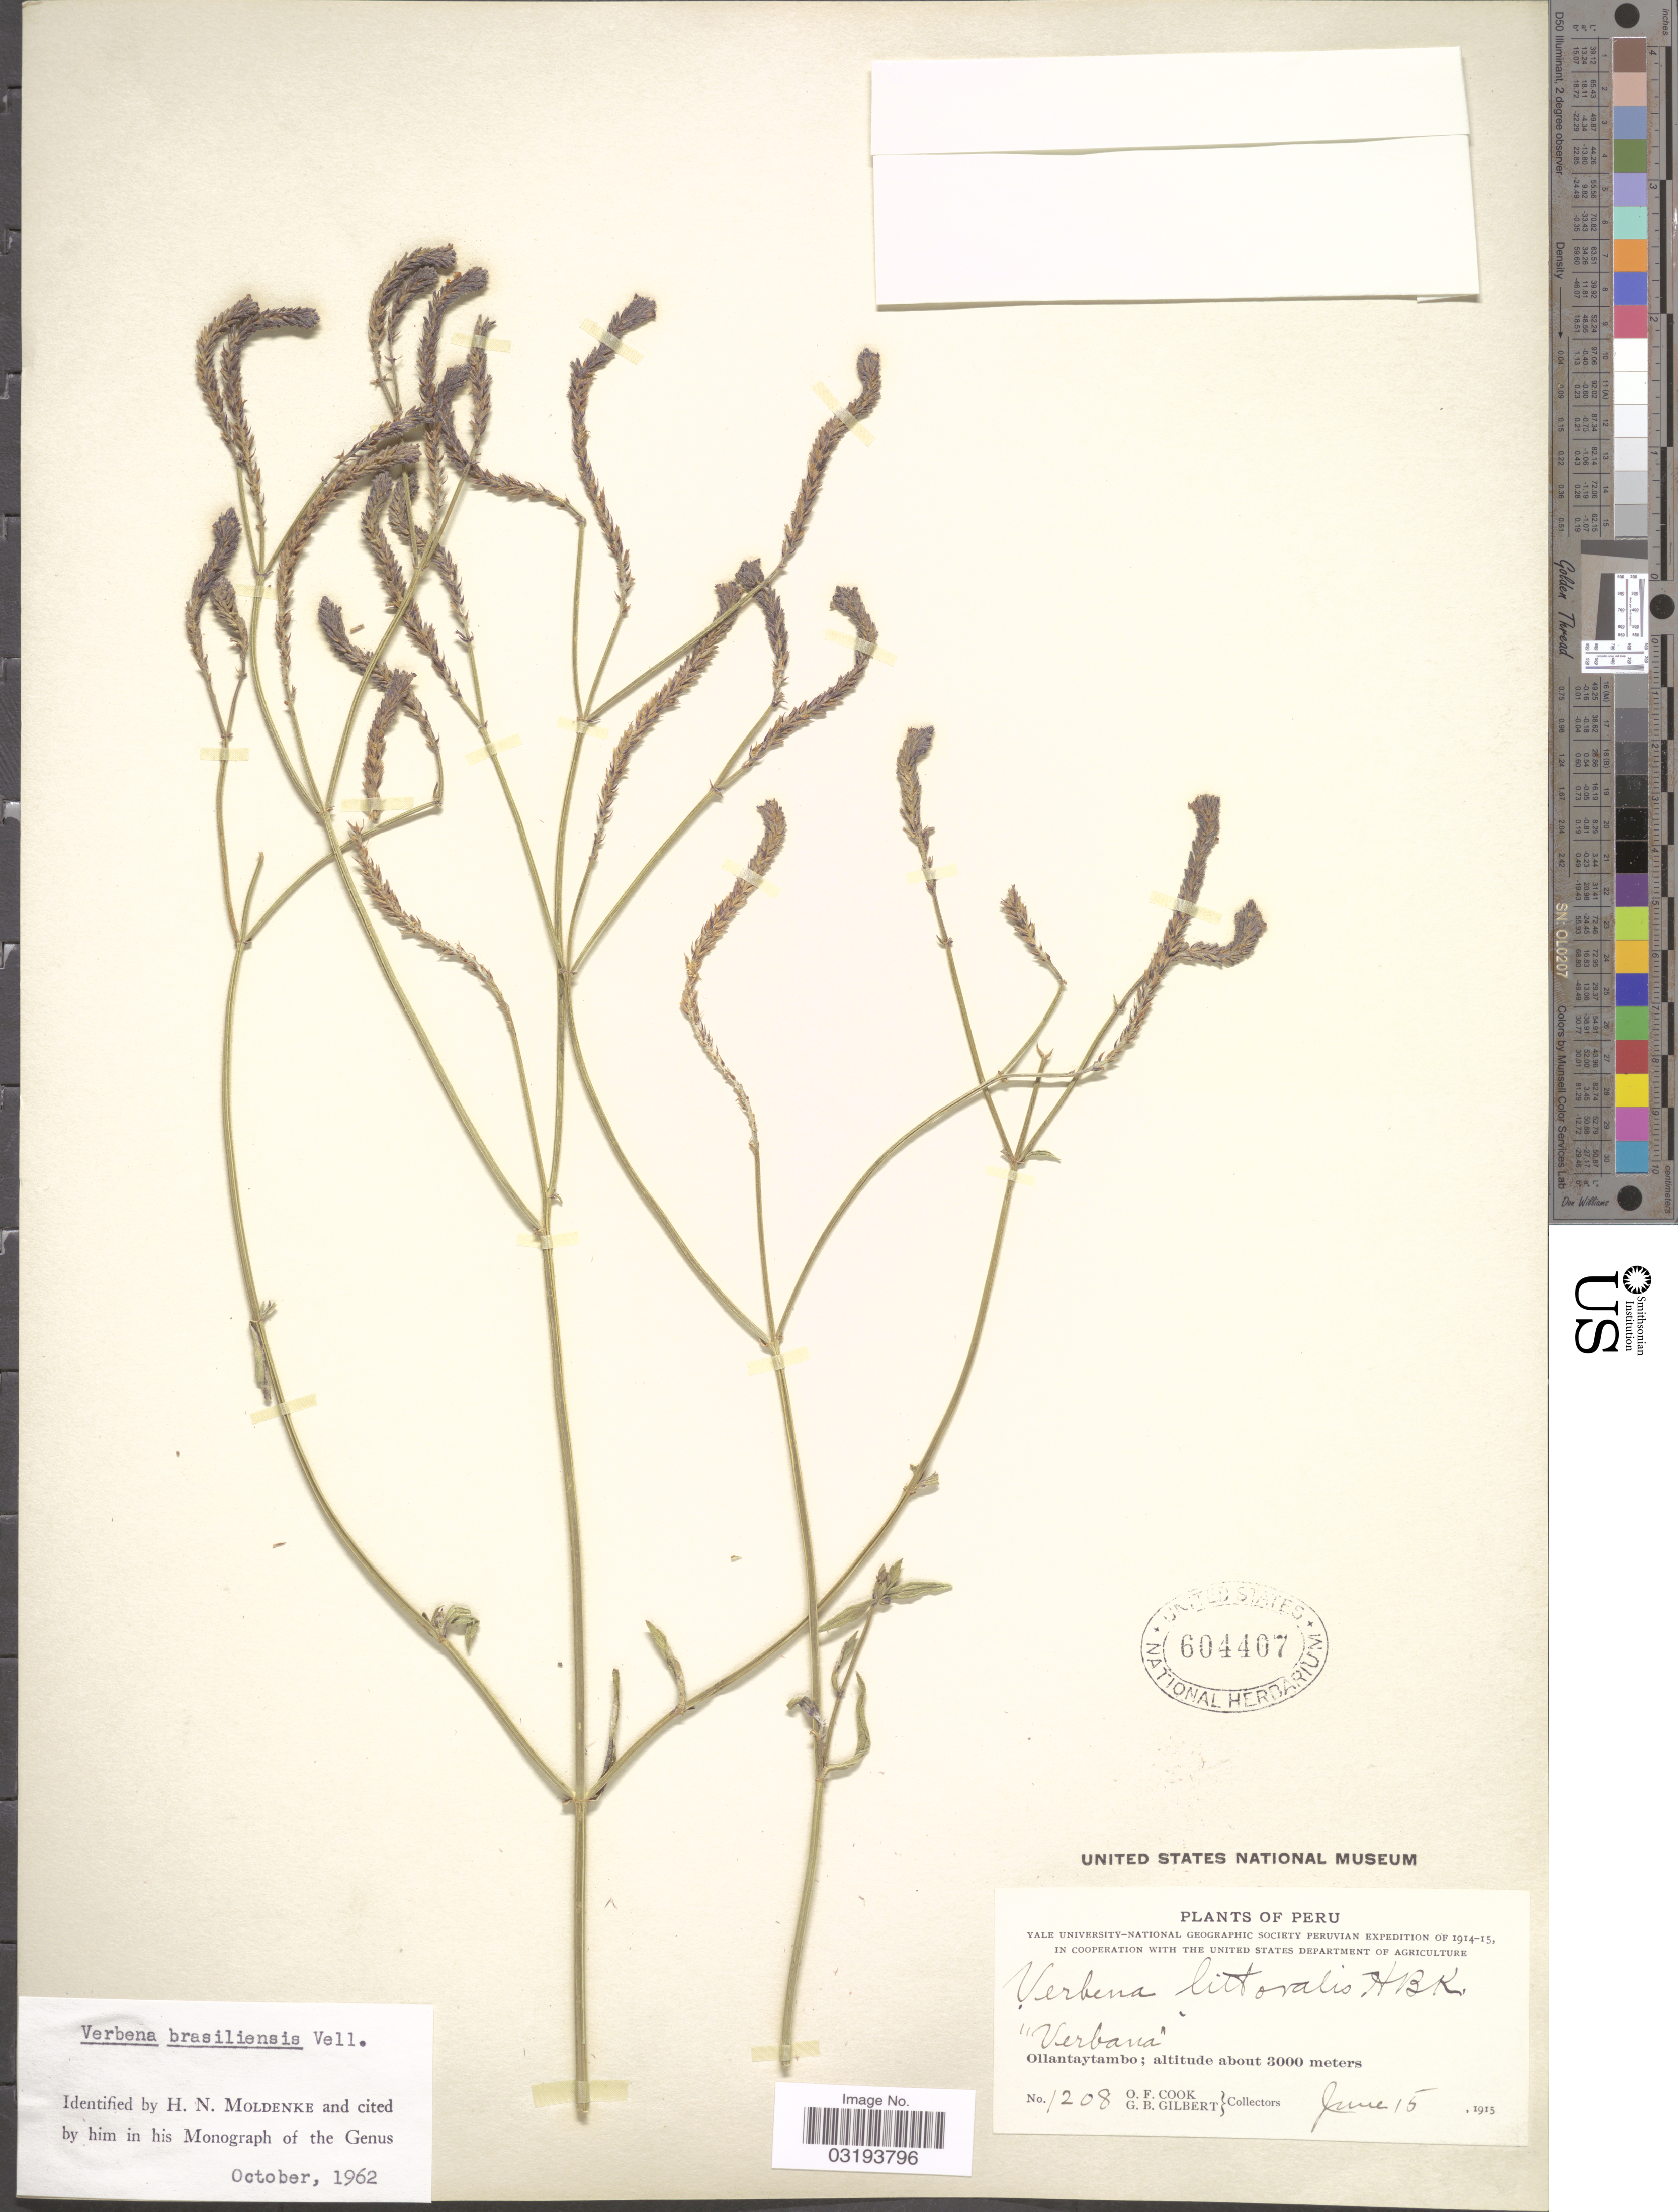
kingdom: Plantae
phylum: Tracheophyta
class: Magnoliopsida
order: Lamiales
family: Verbenaceae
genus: Verbena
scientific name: Verbena litoralis var. brevibracteata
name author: (Kuntze) N. O'Leary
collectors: O. F. Cook & G. B. Gilbert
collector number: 1208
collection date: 1915-06-15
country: Peru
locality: Ollantaytambo.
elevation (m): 3000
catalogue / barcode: US 604407